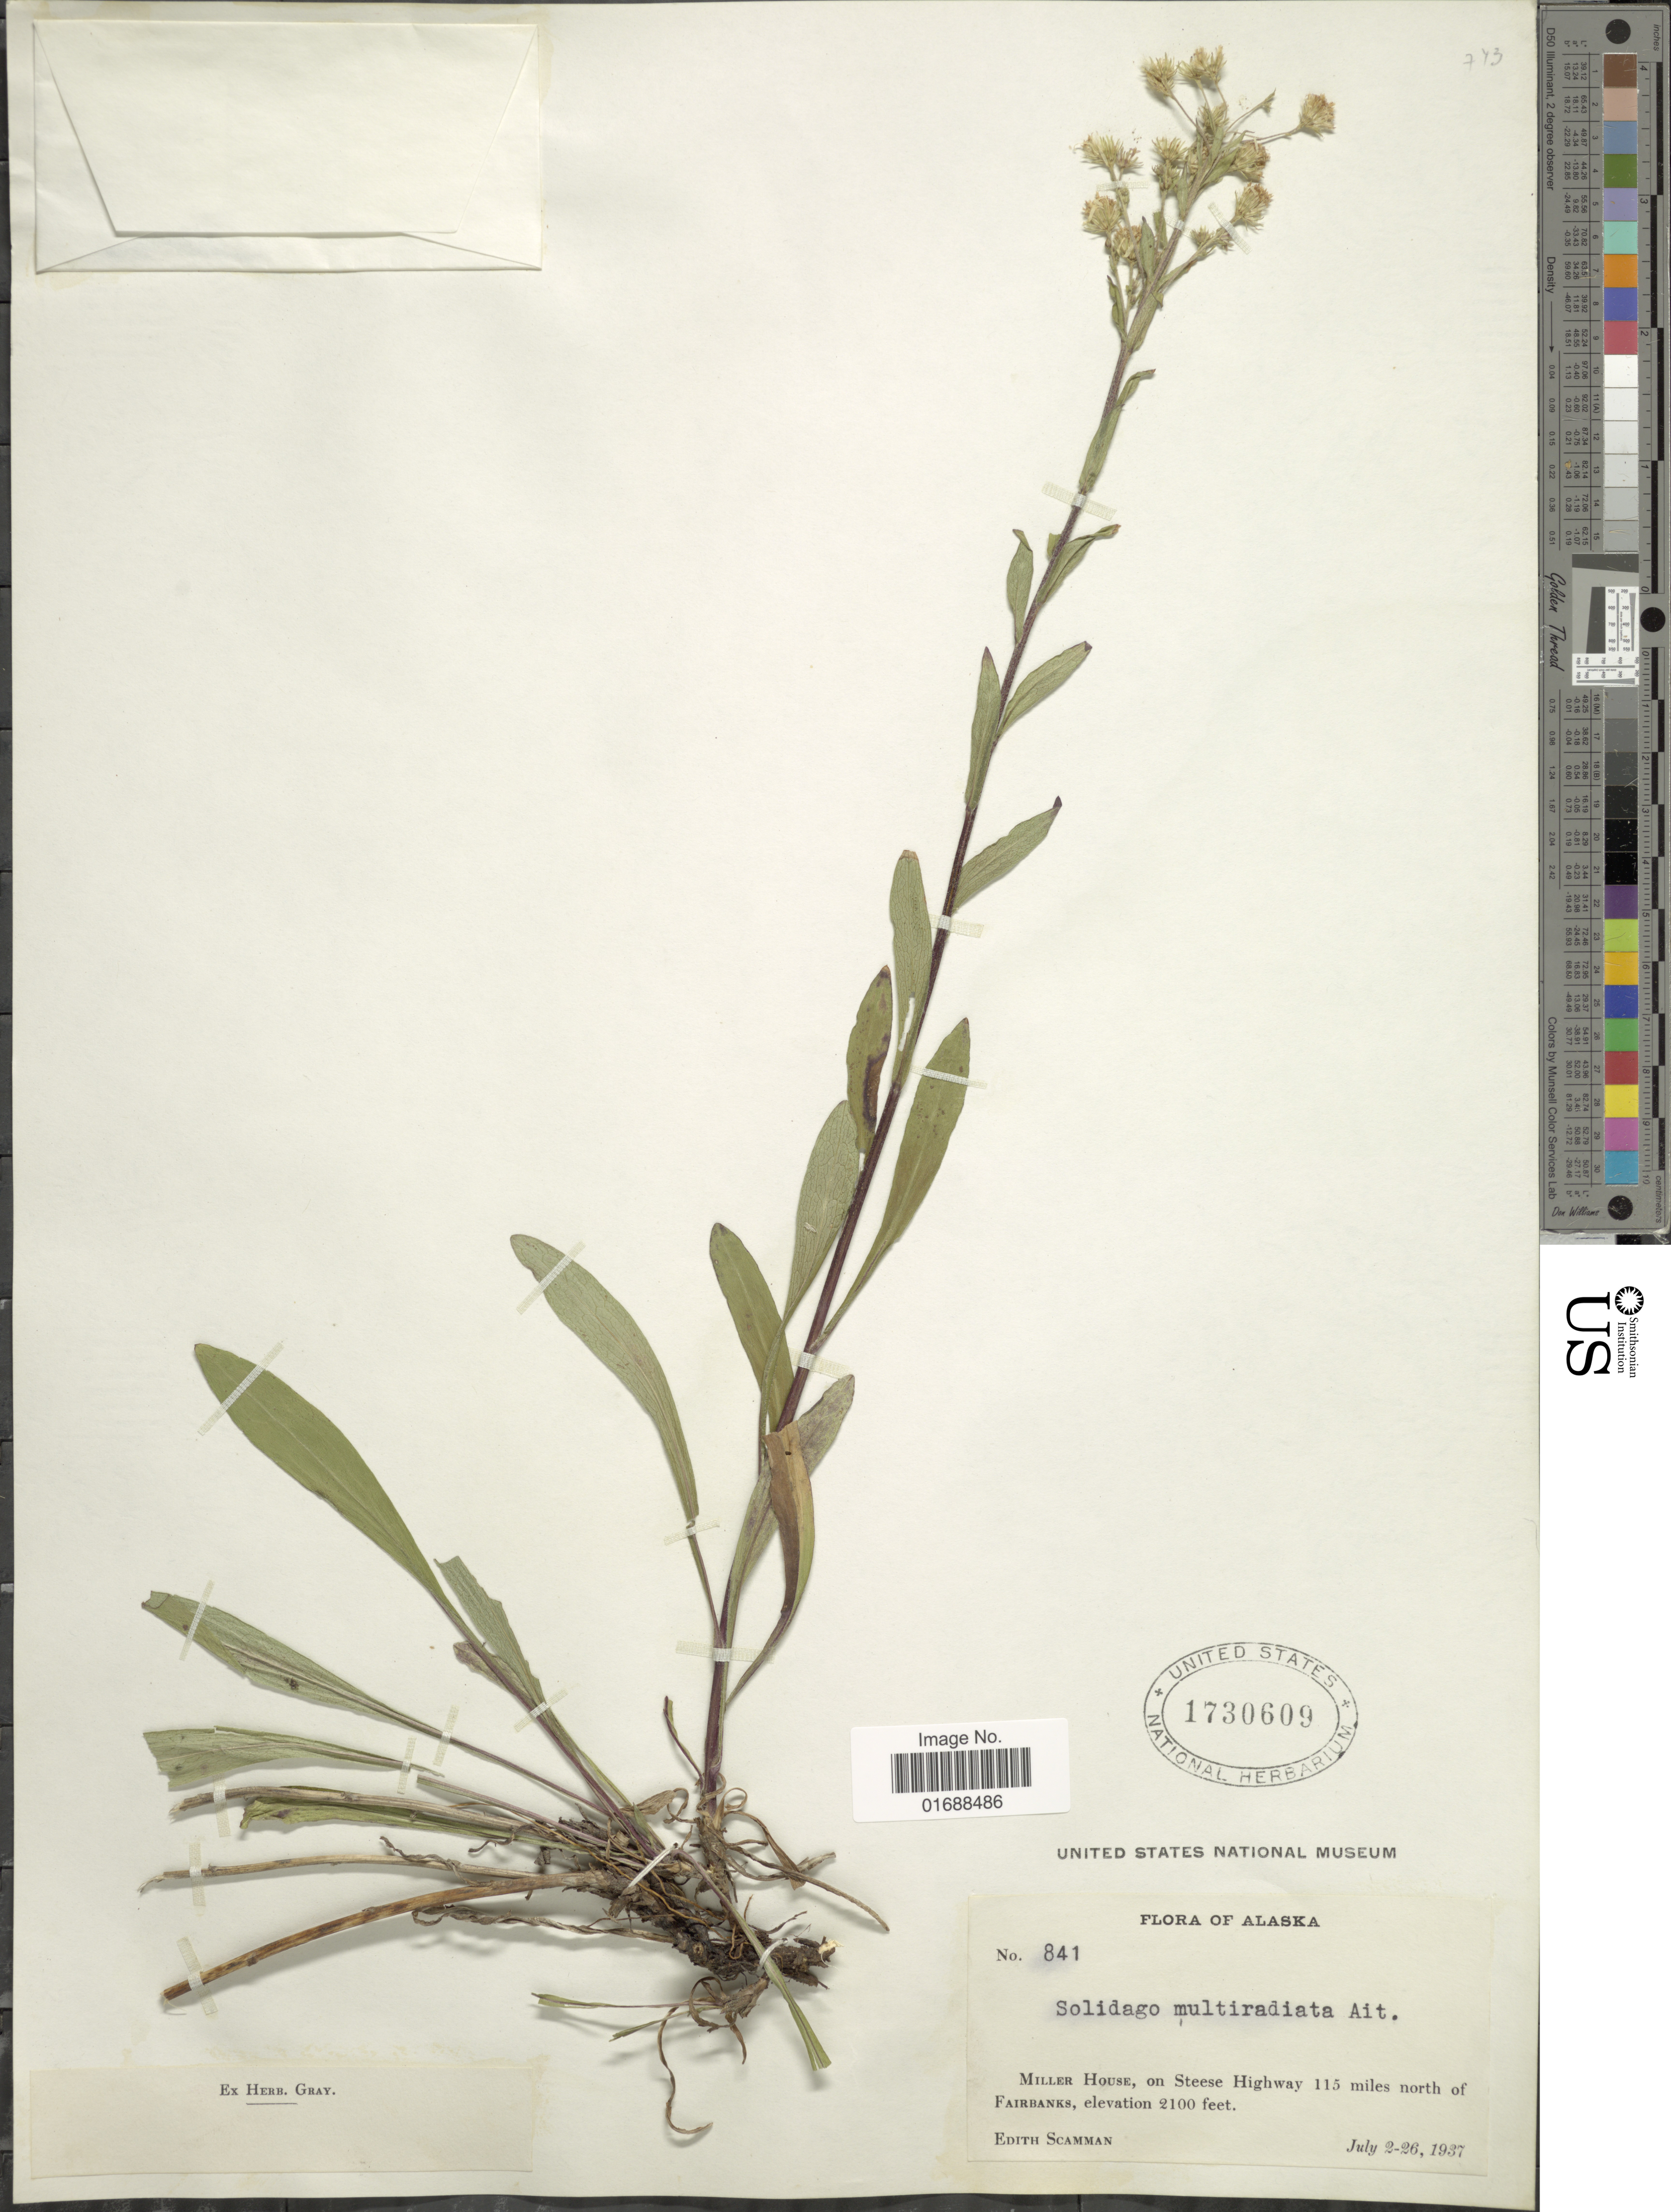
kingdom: Plantae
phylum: Tracheophyta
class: Magnoliopsida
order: Asterales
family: Asteraceae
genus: Solidago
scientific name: Solidago multiradiata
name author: Aiton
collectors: E. Scamman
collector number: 841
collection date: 1937-07-02/1937-07-26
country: United States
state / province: Alaska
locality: Miller House, on Steese Highway 115 miles north of Fairbanks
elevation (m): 640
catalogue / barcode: US 1730609